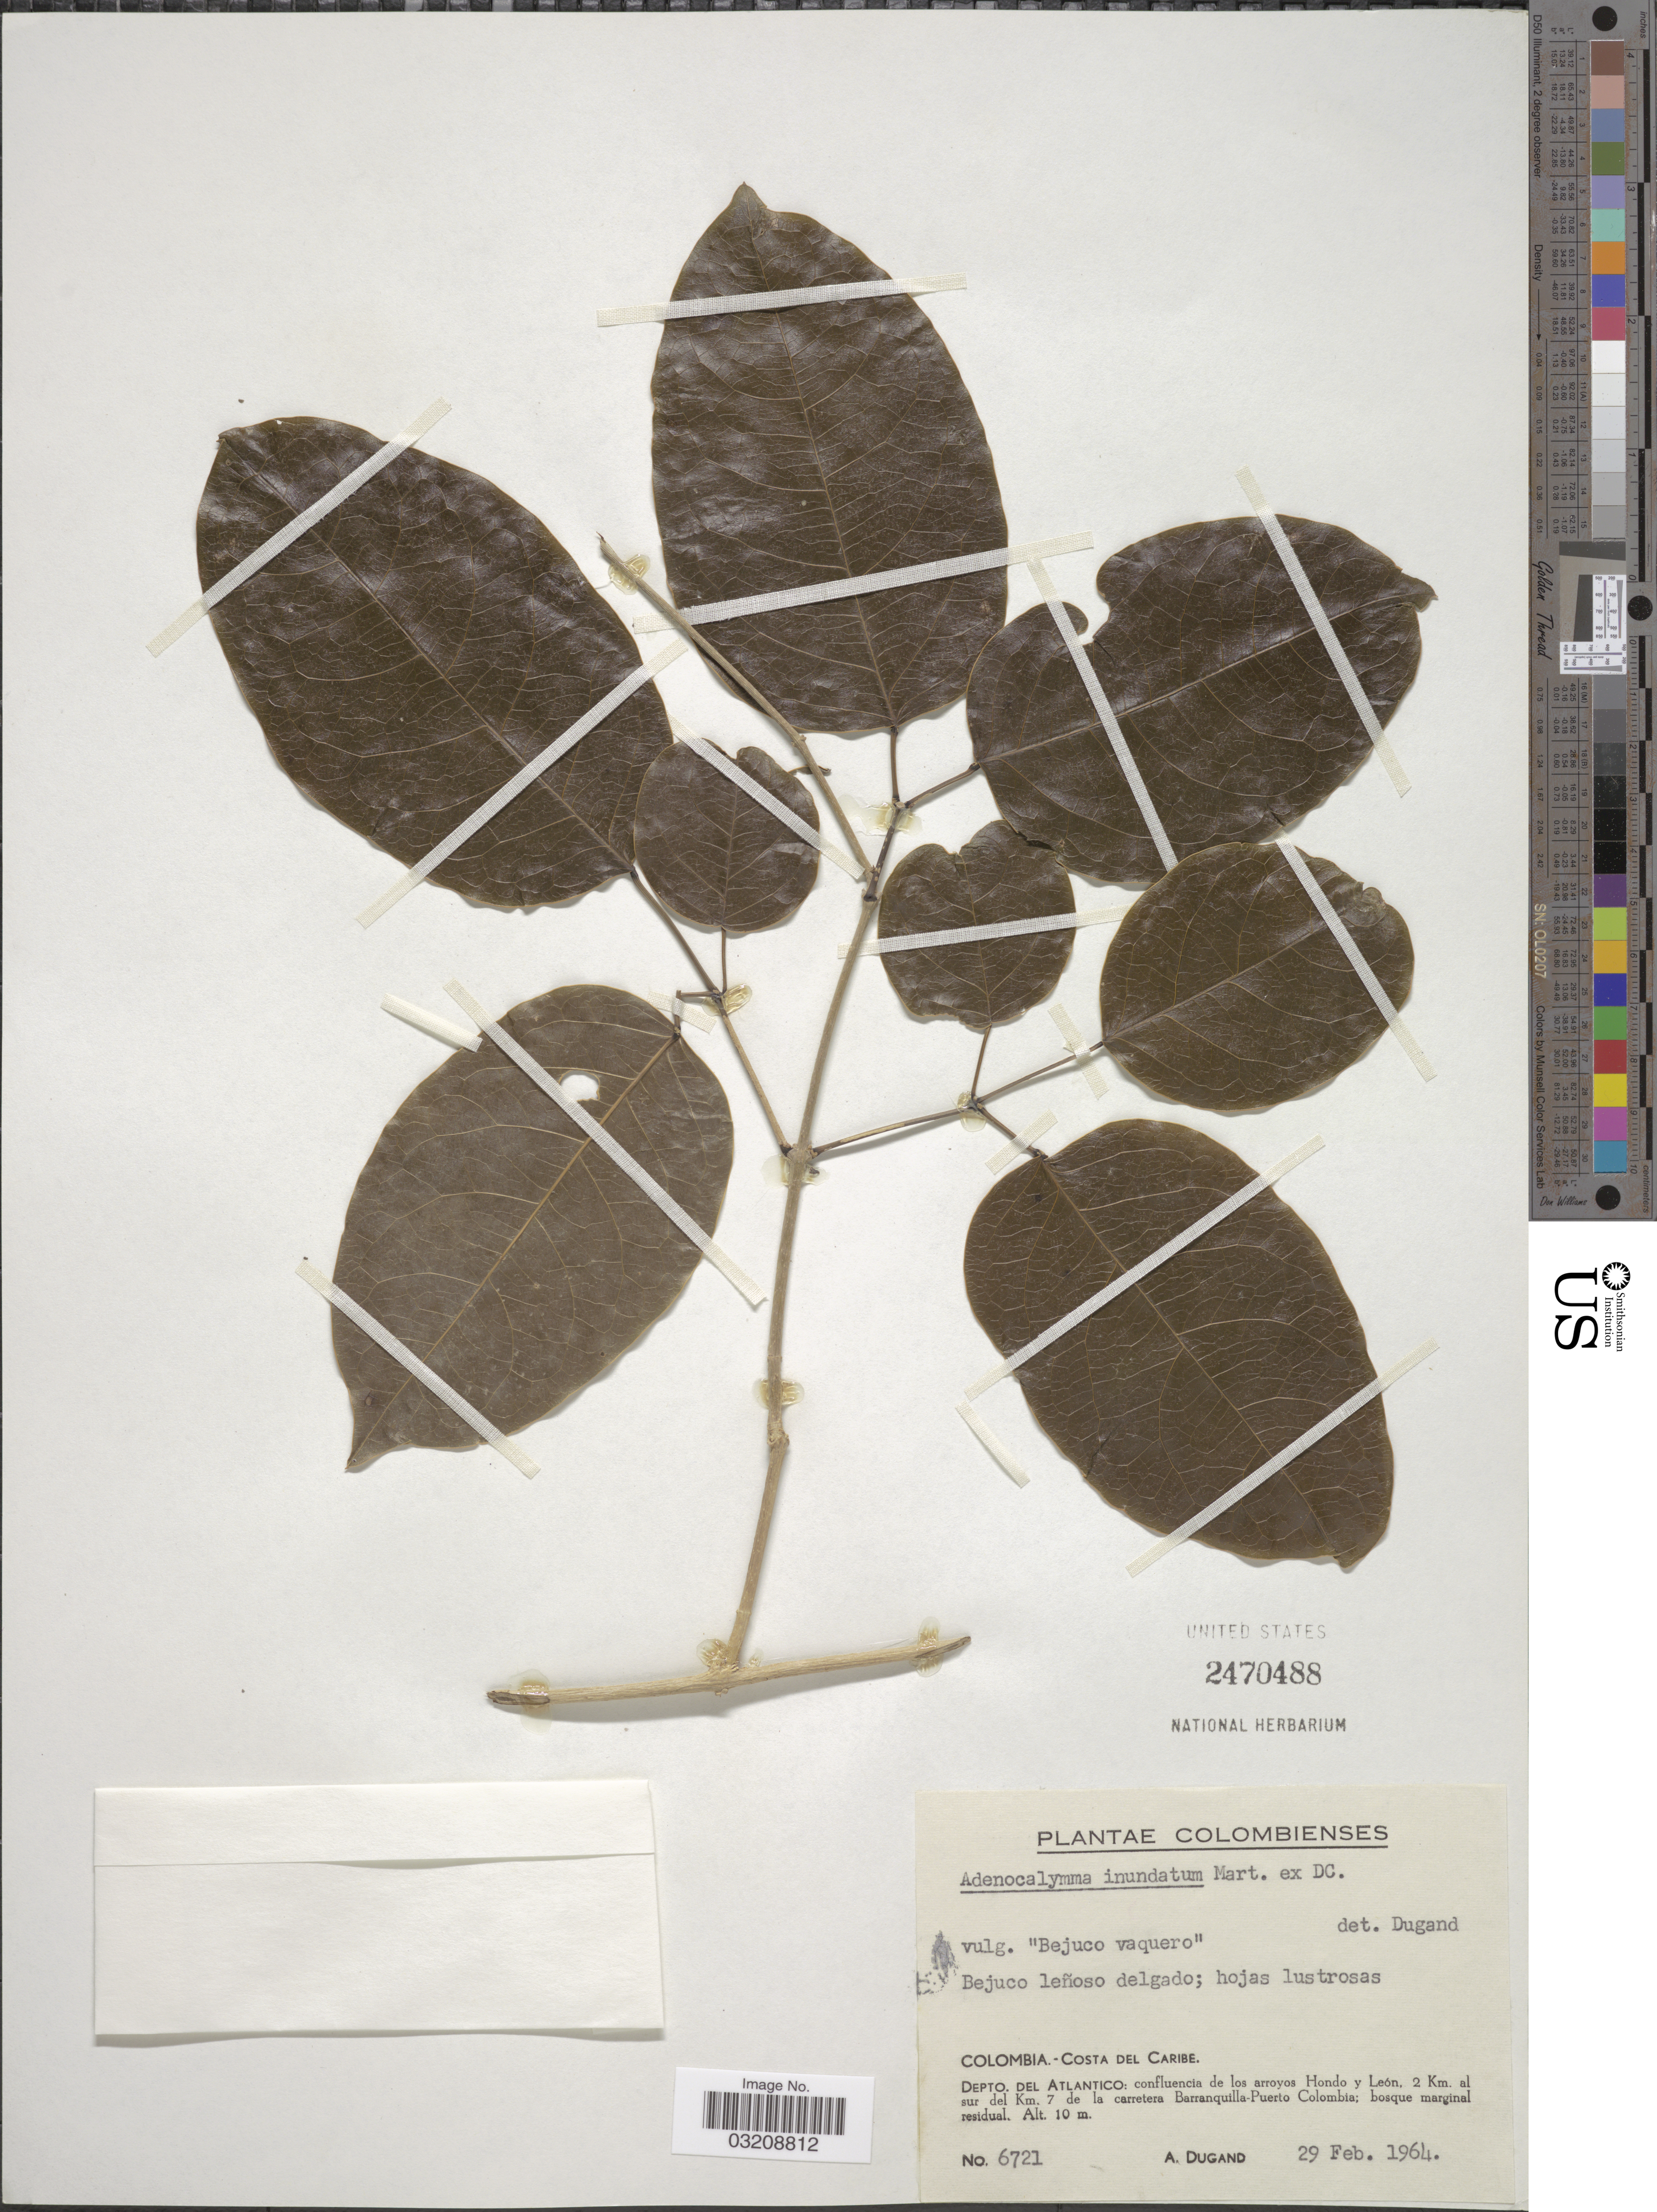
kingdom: Plantae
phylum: Tracheophyta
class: Magnoliopsida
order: Lamiales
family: Bignoniaceae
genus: Adenocalymma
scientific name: Adenocalymma inundatum var. inundatum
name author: Mart. ex DC.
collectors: A. Dugand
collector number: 6721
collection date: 1964-02-29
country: Colombia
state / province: Atlántico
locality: Costa del Caribe. Depto. del Atlántico: confluencia de los arroyos Hondo y León. 2 Km. al sur del Km. 7 de la carretera Barranquilla-Puerto Colombia.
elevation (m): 10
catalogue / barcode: US 2470488